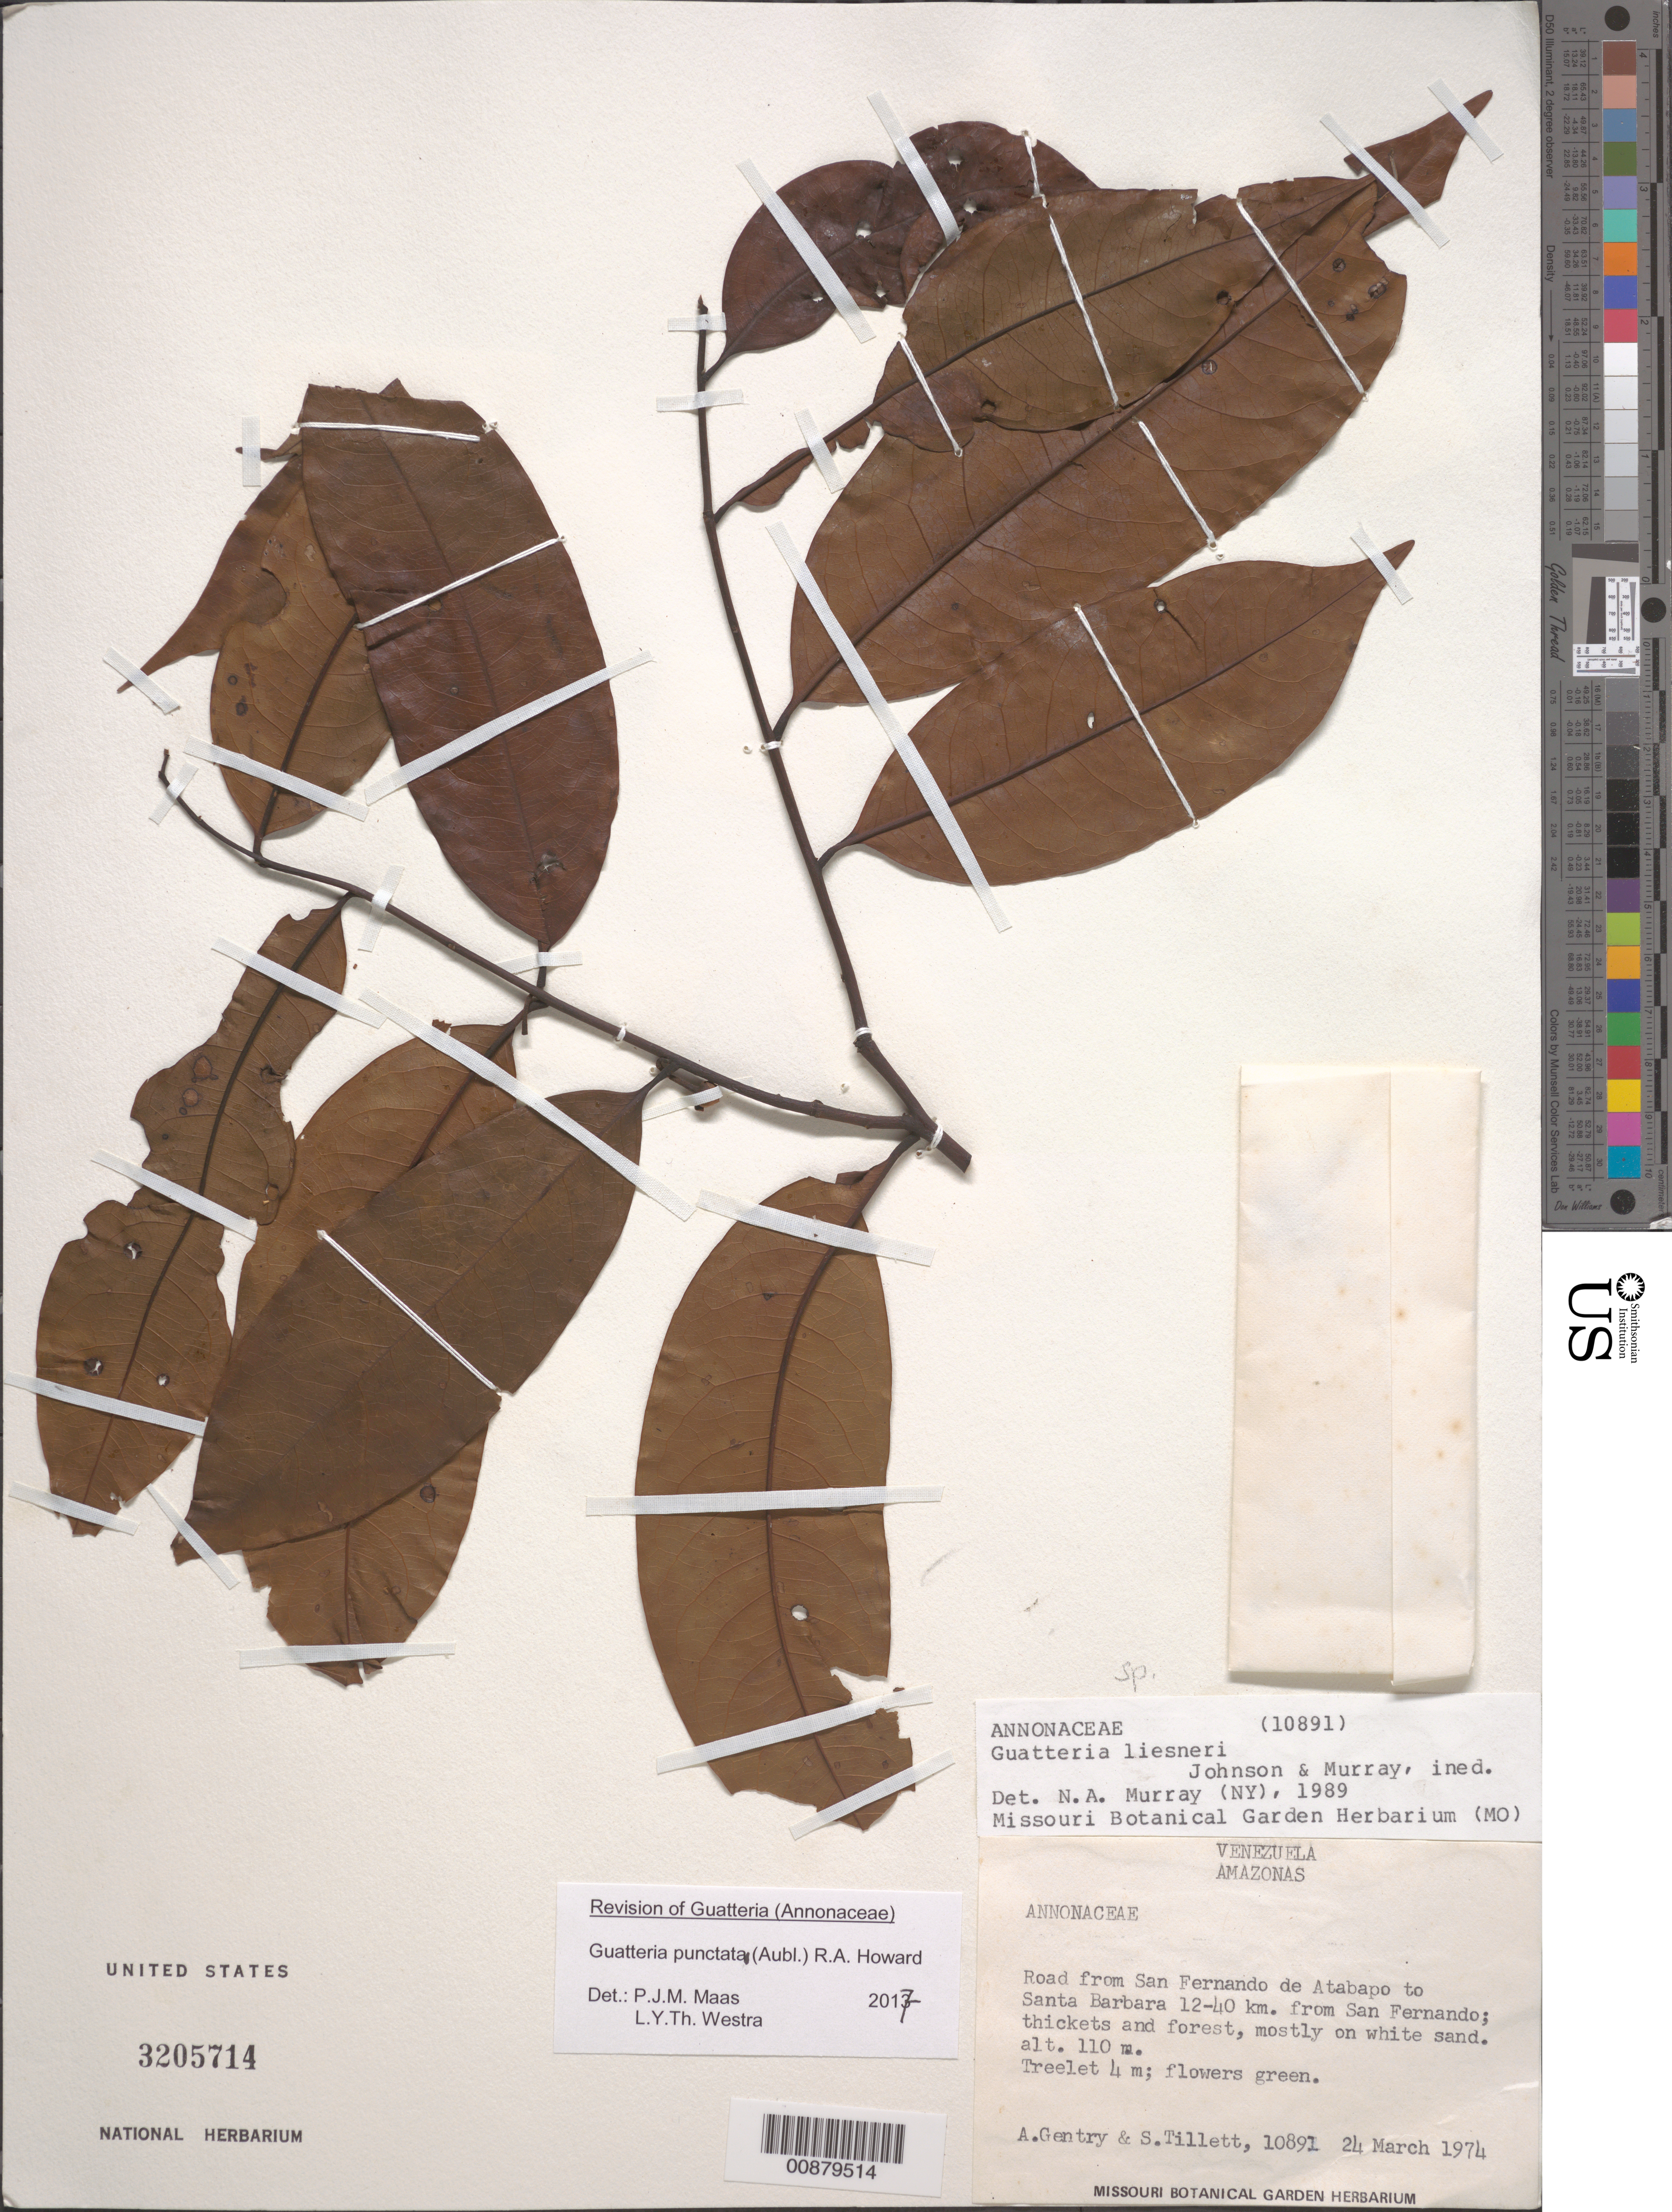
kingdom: Plantae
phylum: Tracheophyta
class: Magnoliopsida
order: Magnoliales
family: Annonaceae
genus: Guatteria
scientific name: Guatteria punctata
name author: (Aubl.) R.A. Howard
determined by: Maas, P. J.; Westra, L. Y.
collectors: A. H. Gentry & S. S. Tillett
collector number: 10891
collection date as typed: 24-Mar-74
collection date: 1974-03-24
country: Venezuela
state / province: Amazonas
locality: San Fernando de Atabapo road to Santa Barbara, 12-14 km from San Fernando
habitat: Thickets and forest, mostly on white sand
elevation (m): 110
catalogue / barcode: US 3205714